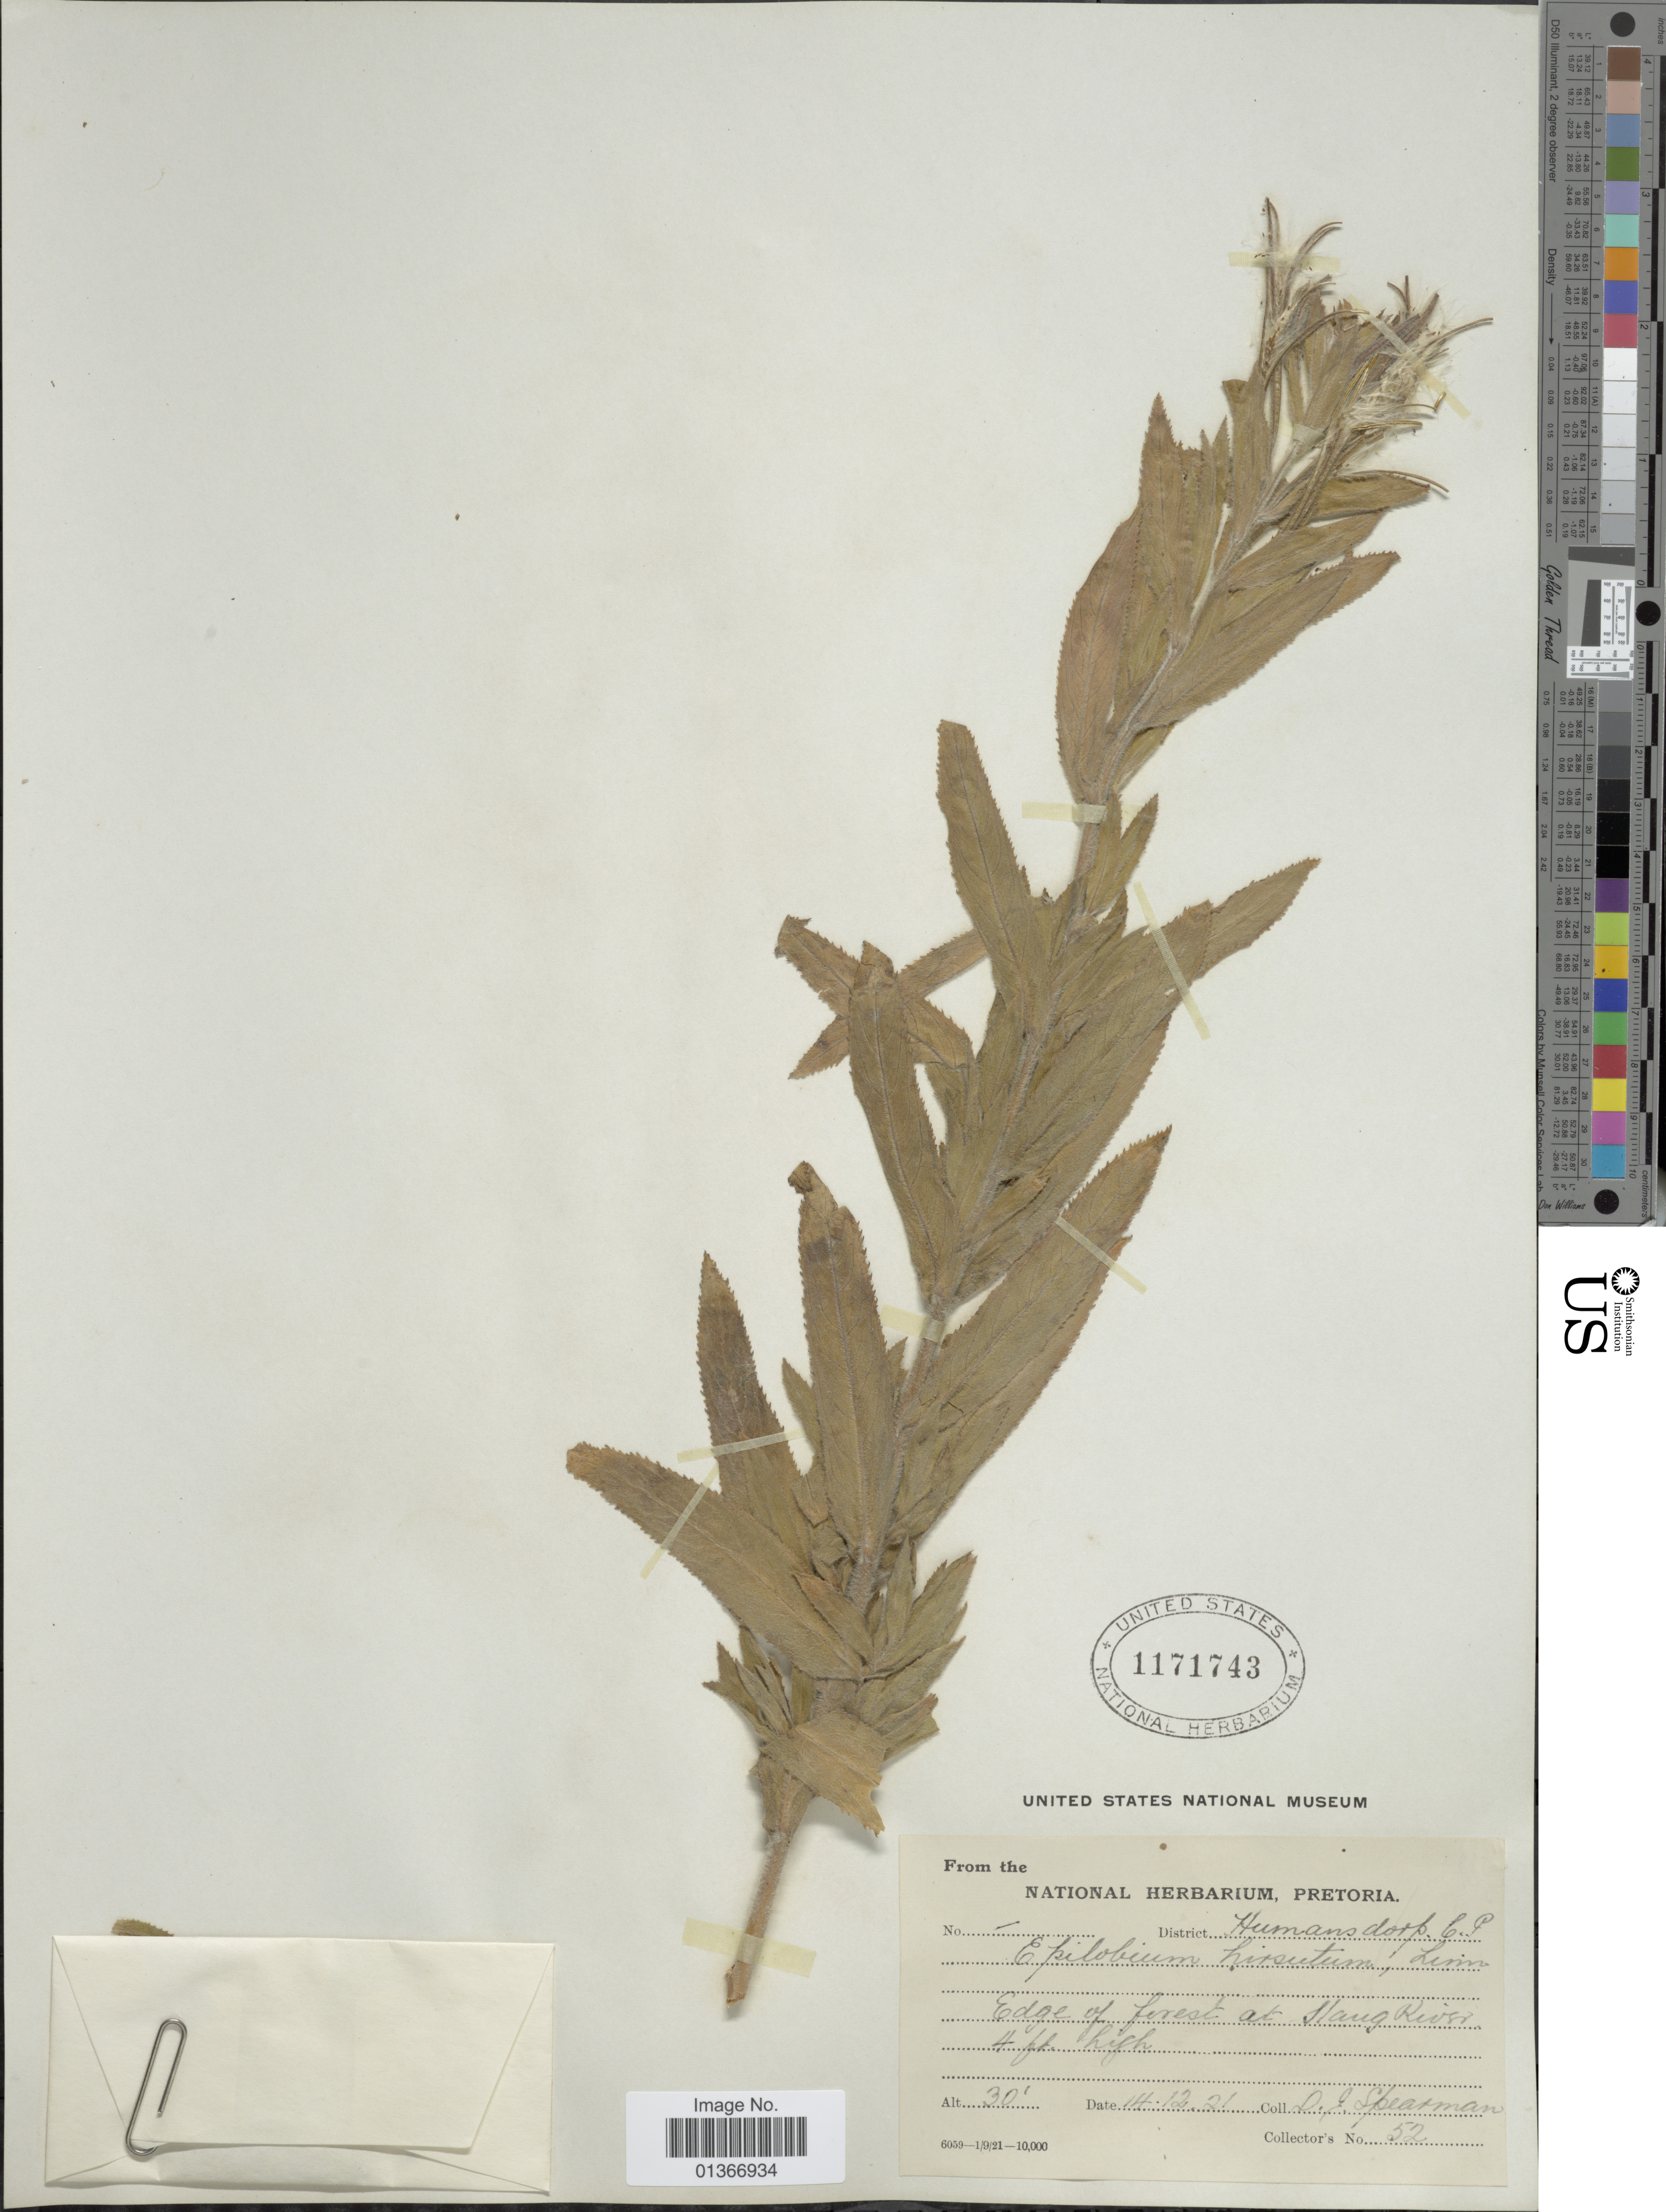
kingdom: Plantae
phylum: Tracheophyta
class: Magnoliopsida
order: Myrtales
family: Onagraceae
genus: Epilobium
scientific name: Epilobium hirsutum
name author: L.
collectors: D. Spearman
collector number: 52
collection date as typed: Transcribed d/m/y: 14/12/21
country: South Africa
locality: District Humansdorp. Edge of forest at Slang River.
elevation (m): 9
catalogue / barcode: US 1171743